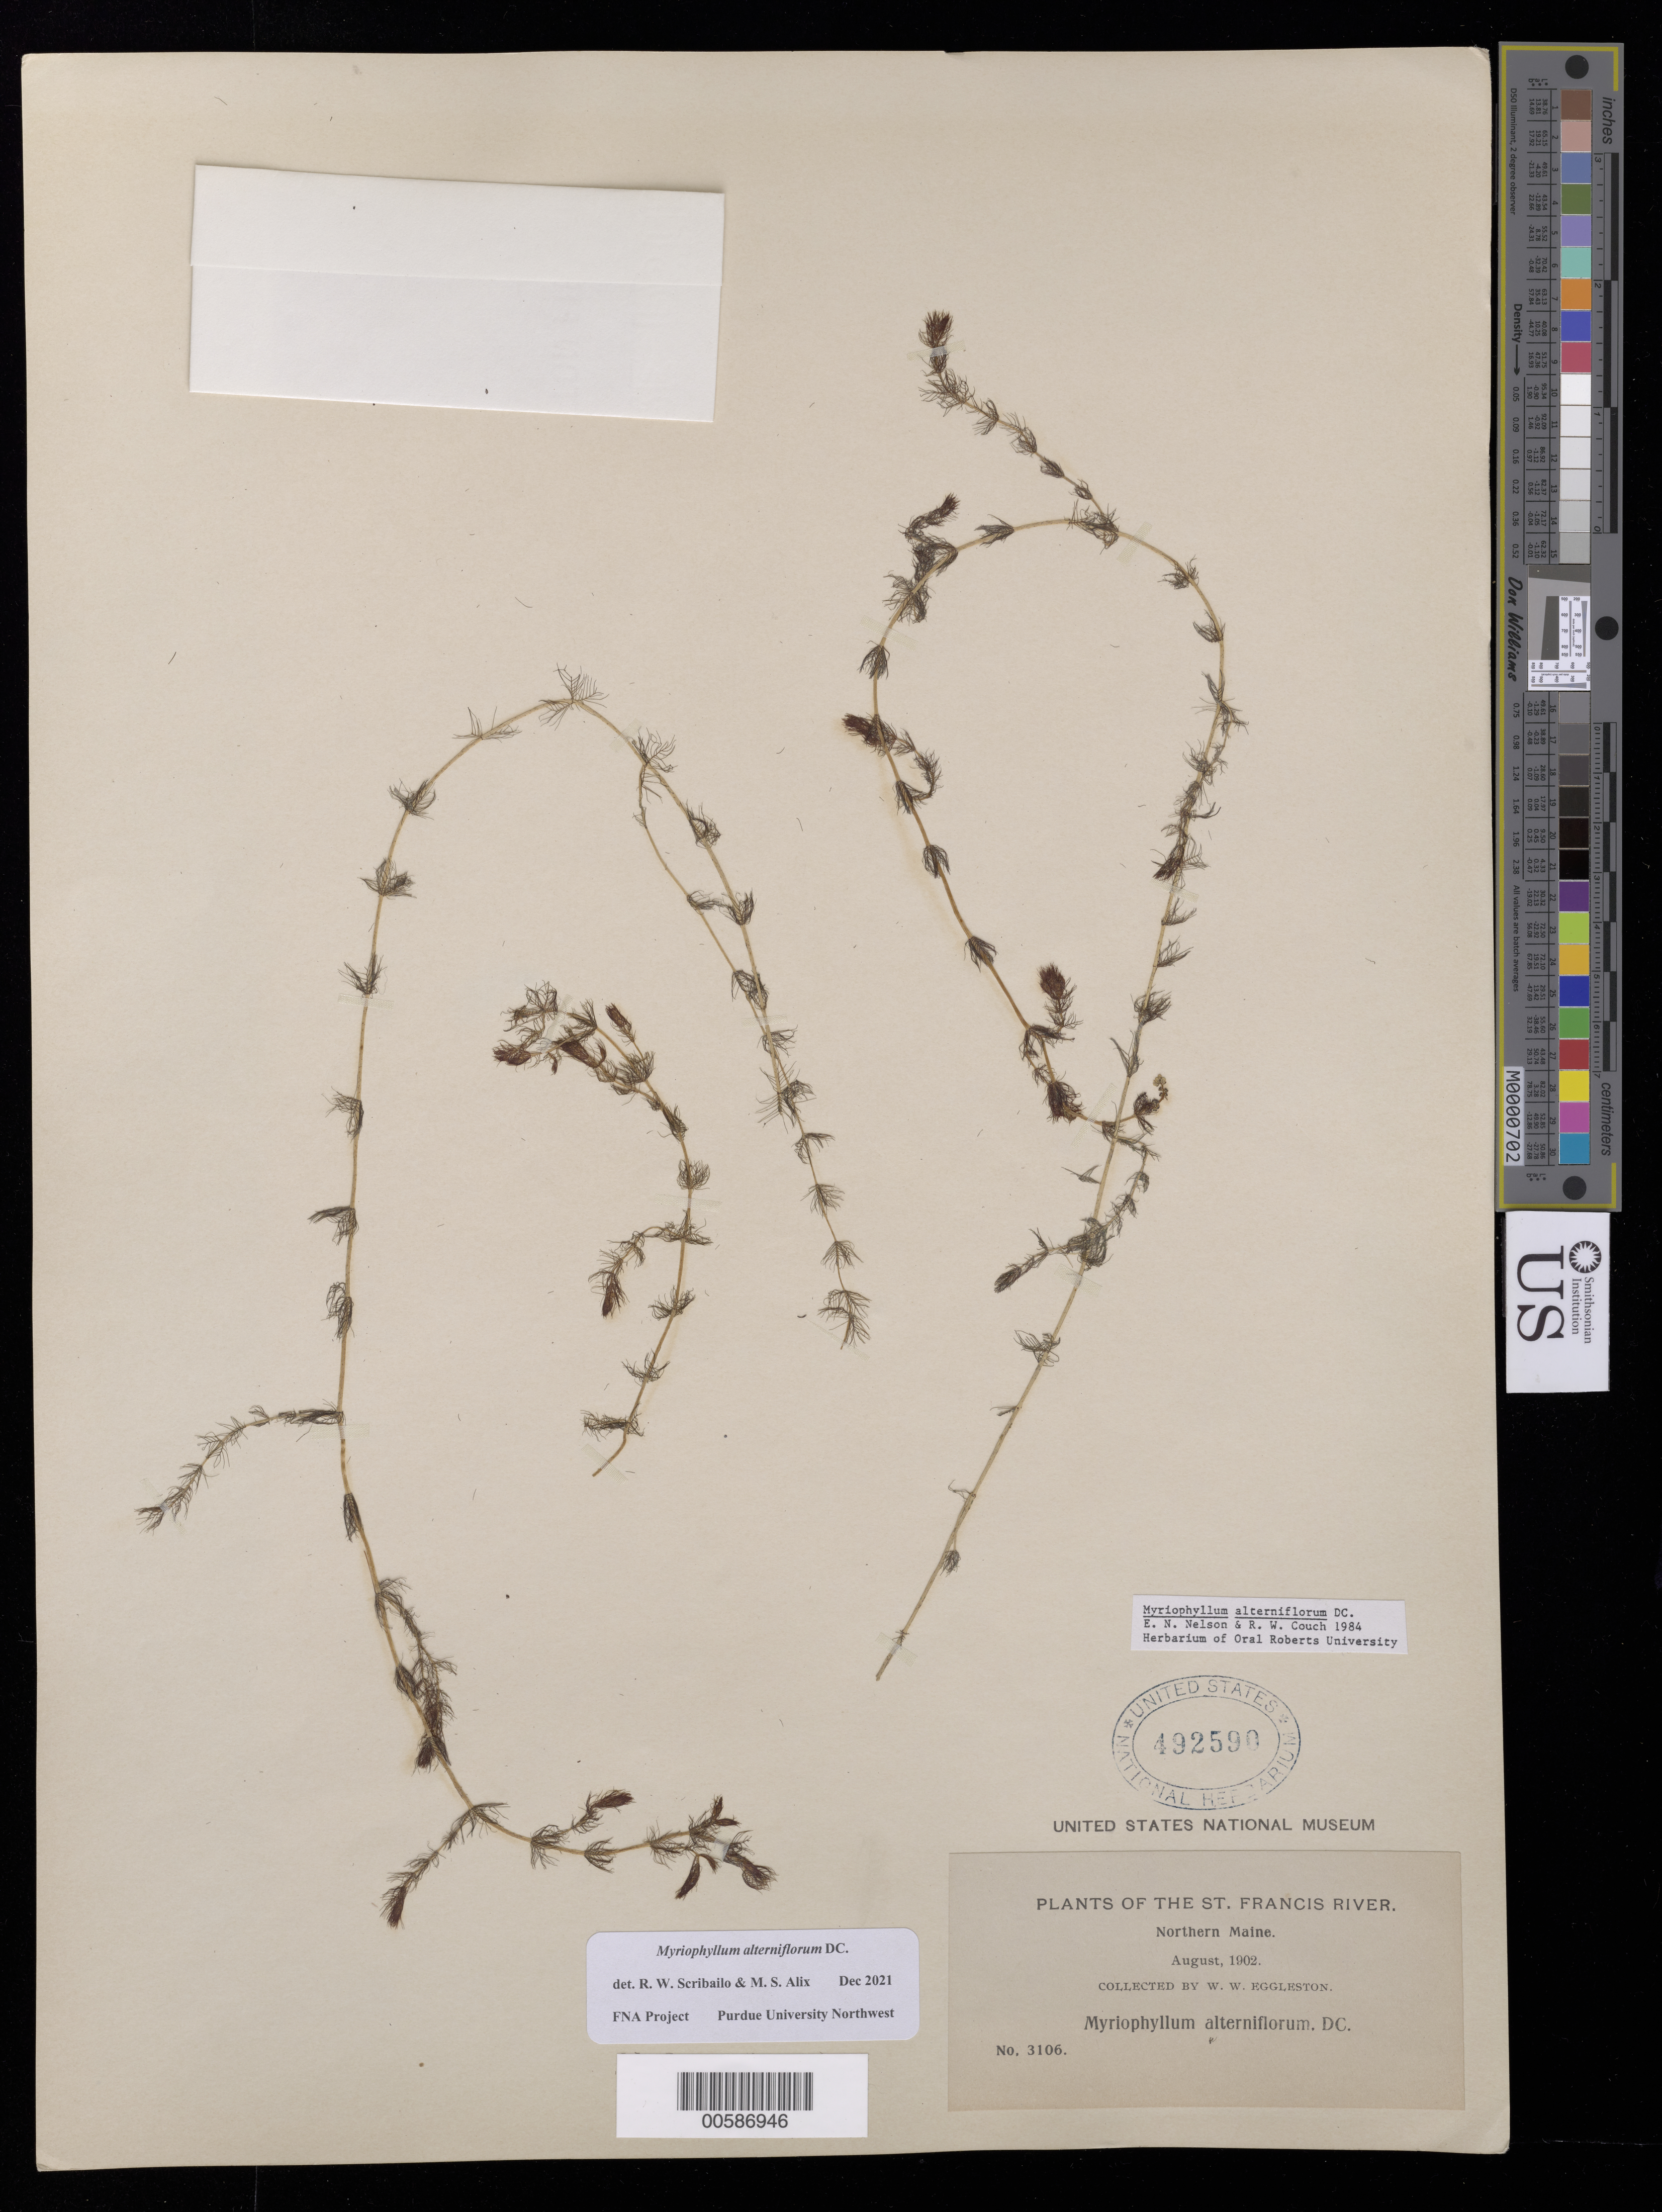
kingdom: Plantae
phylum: Tracheophyta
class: Magnoliopsida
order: Saxifragales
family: Haloragaceae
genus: Myriophyllum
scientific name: Myriophyllum alterniflorum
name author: DC.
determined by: Scribailo, R. W.; Alix, M. S.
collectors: W. W. Eggleston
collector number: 3106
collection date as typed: Aug 1902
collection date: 1902-08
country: United States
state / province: Maine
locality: St. Francis River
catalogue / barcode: US 492590